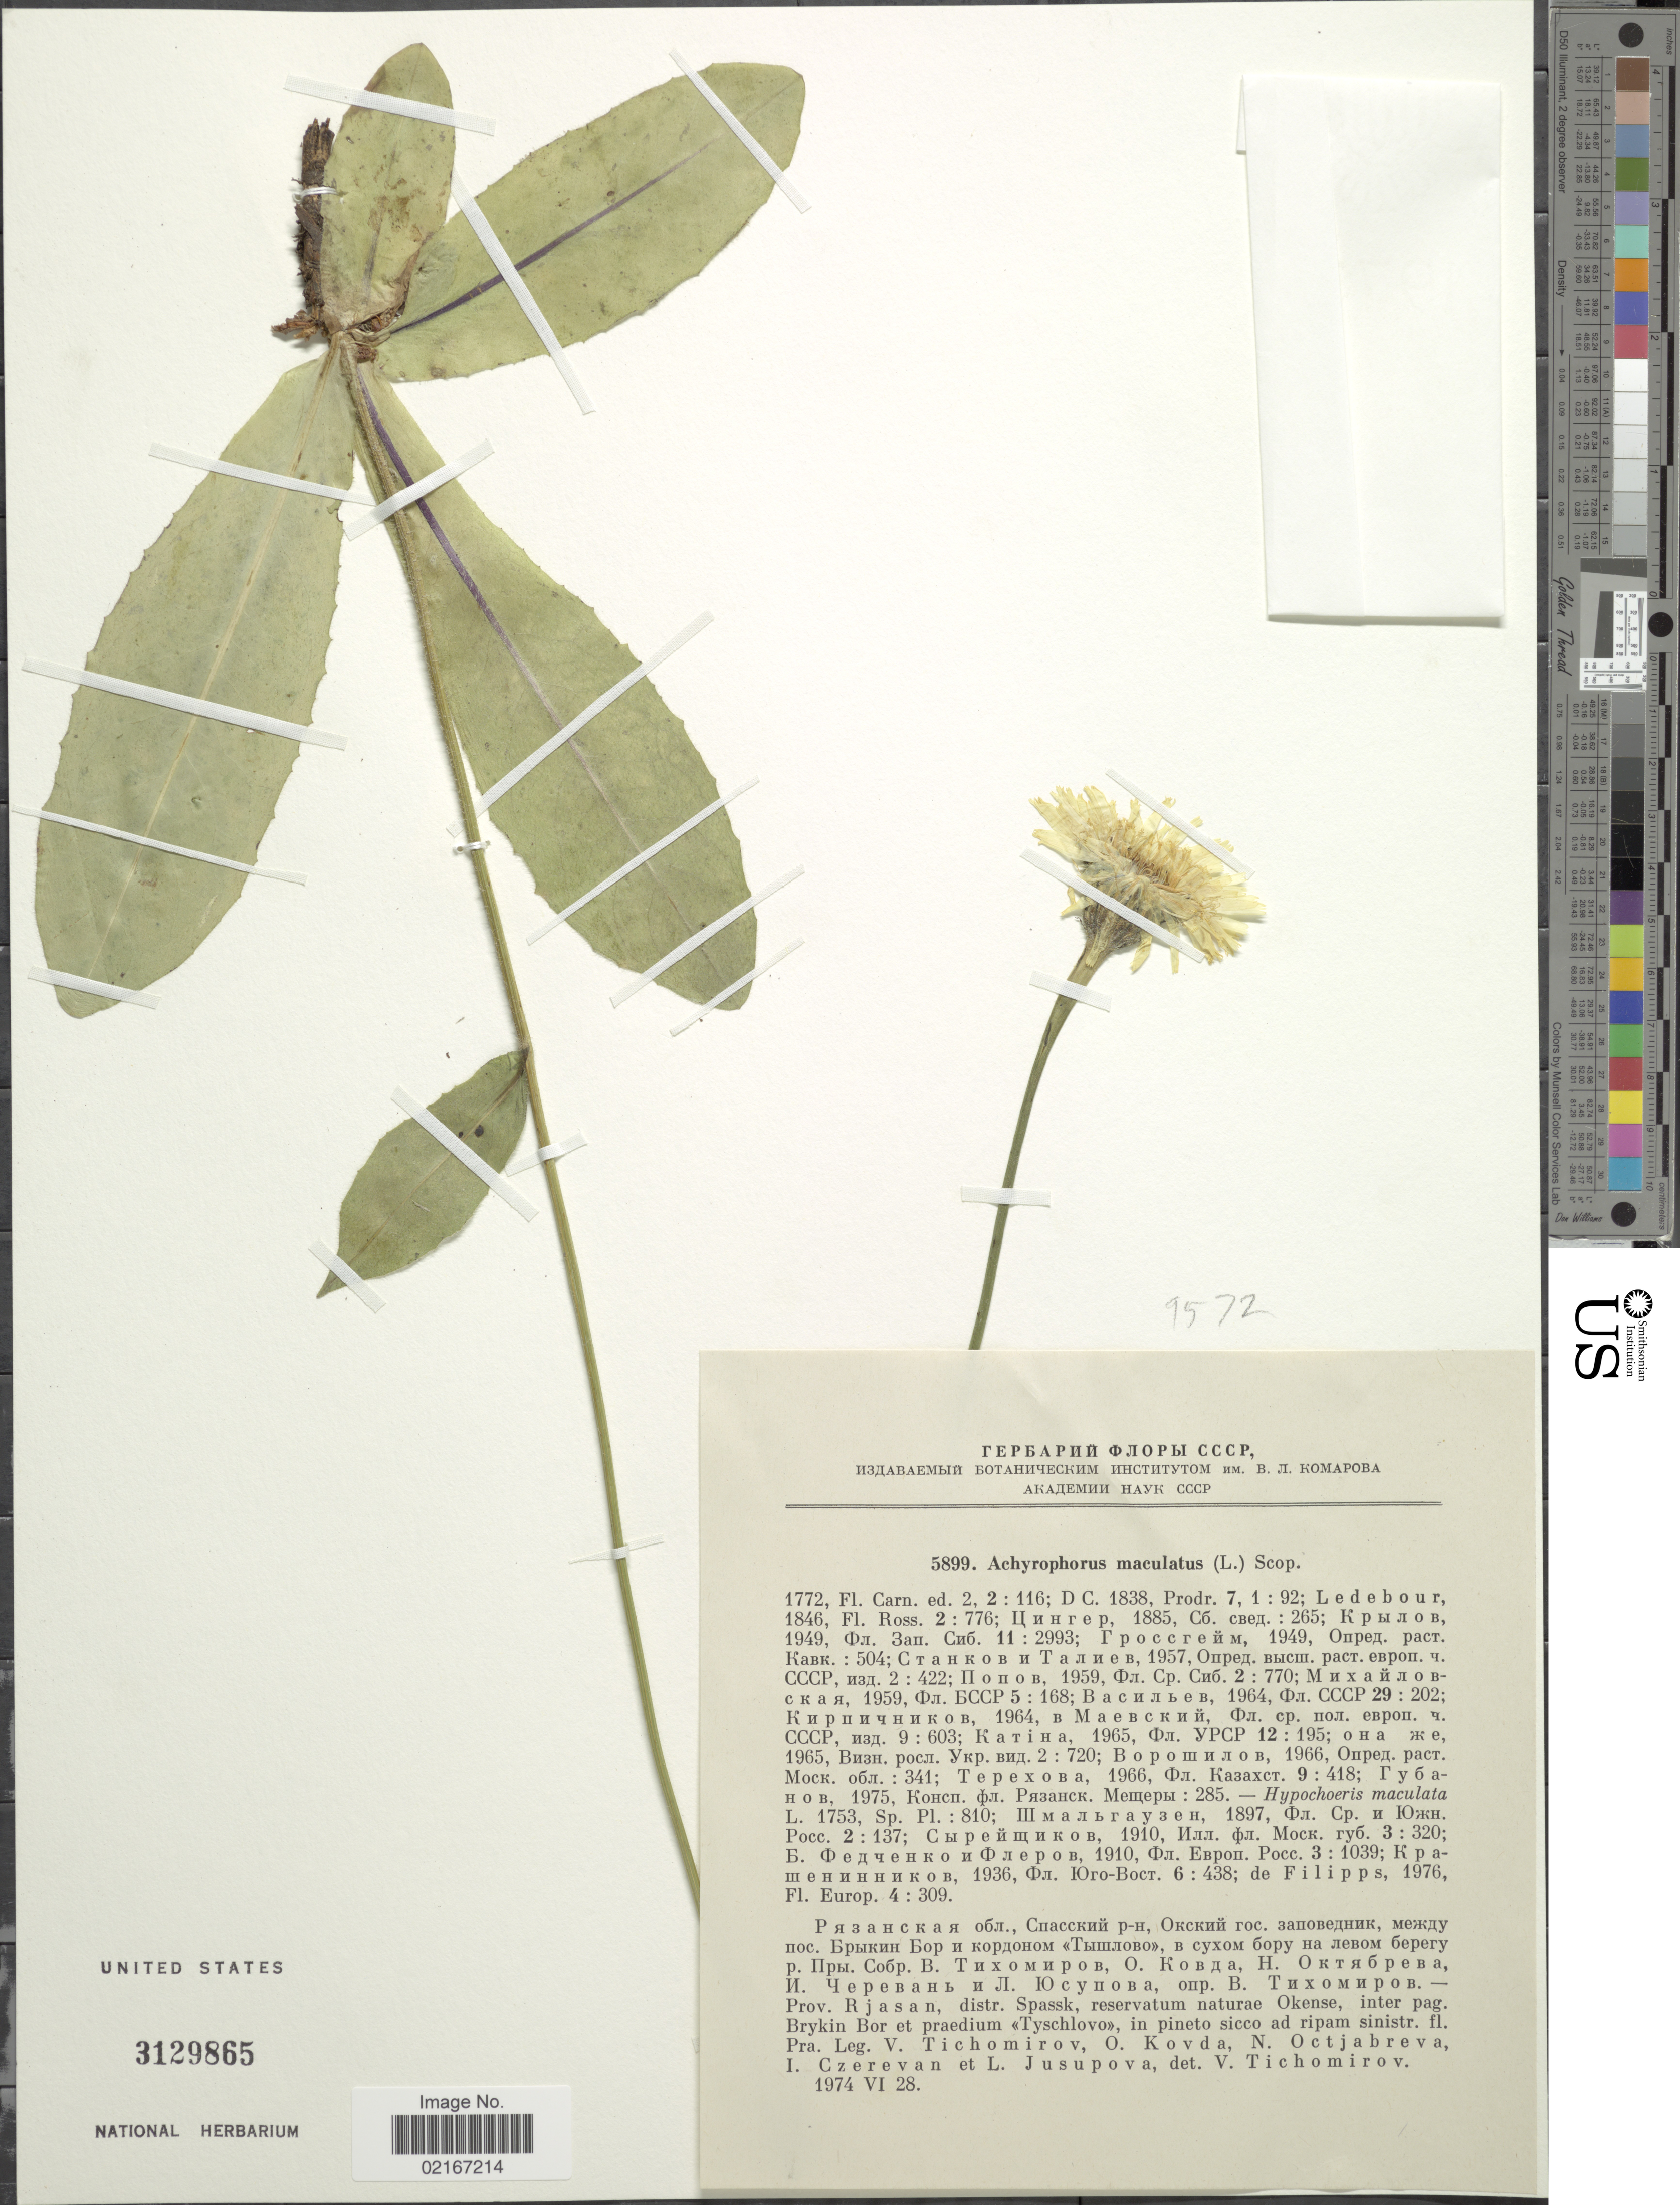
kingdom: Plantae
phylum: Tracheophyta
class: Magnoliopsida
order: Asterales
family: Asteraceae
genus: Hypochaeris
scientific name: Hypochaeris maculata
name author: L.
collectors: V. Tichomirov, O. Kovda, N. Octjabreva, I. Czerevan & L. Jusupova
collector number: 5899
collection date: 1974-06-28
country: Russian Federation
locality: Prov. Rjasan, Distr. Spassk, reservatum naturae Okense, itnter pag. Brykin Bor et praedium Tyschlovo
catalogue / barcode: US 3129865